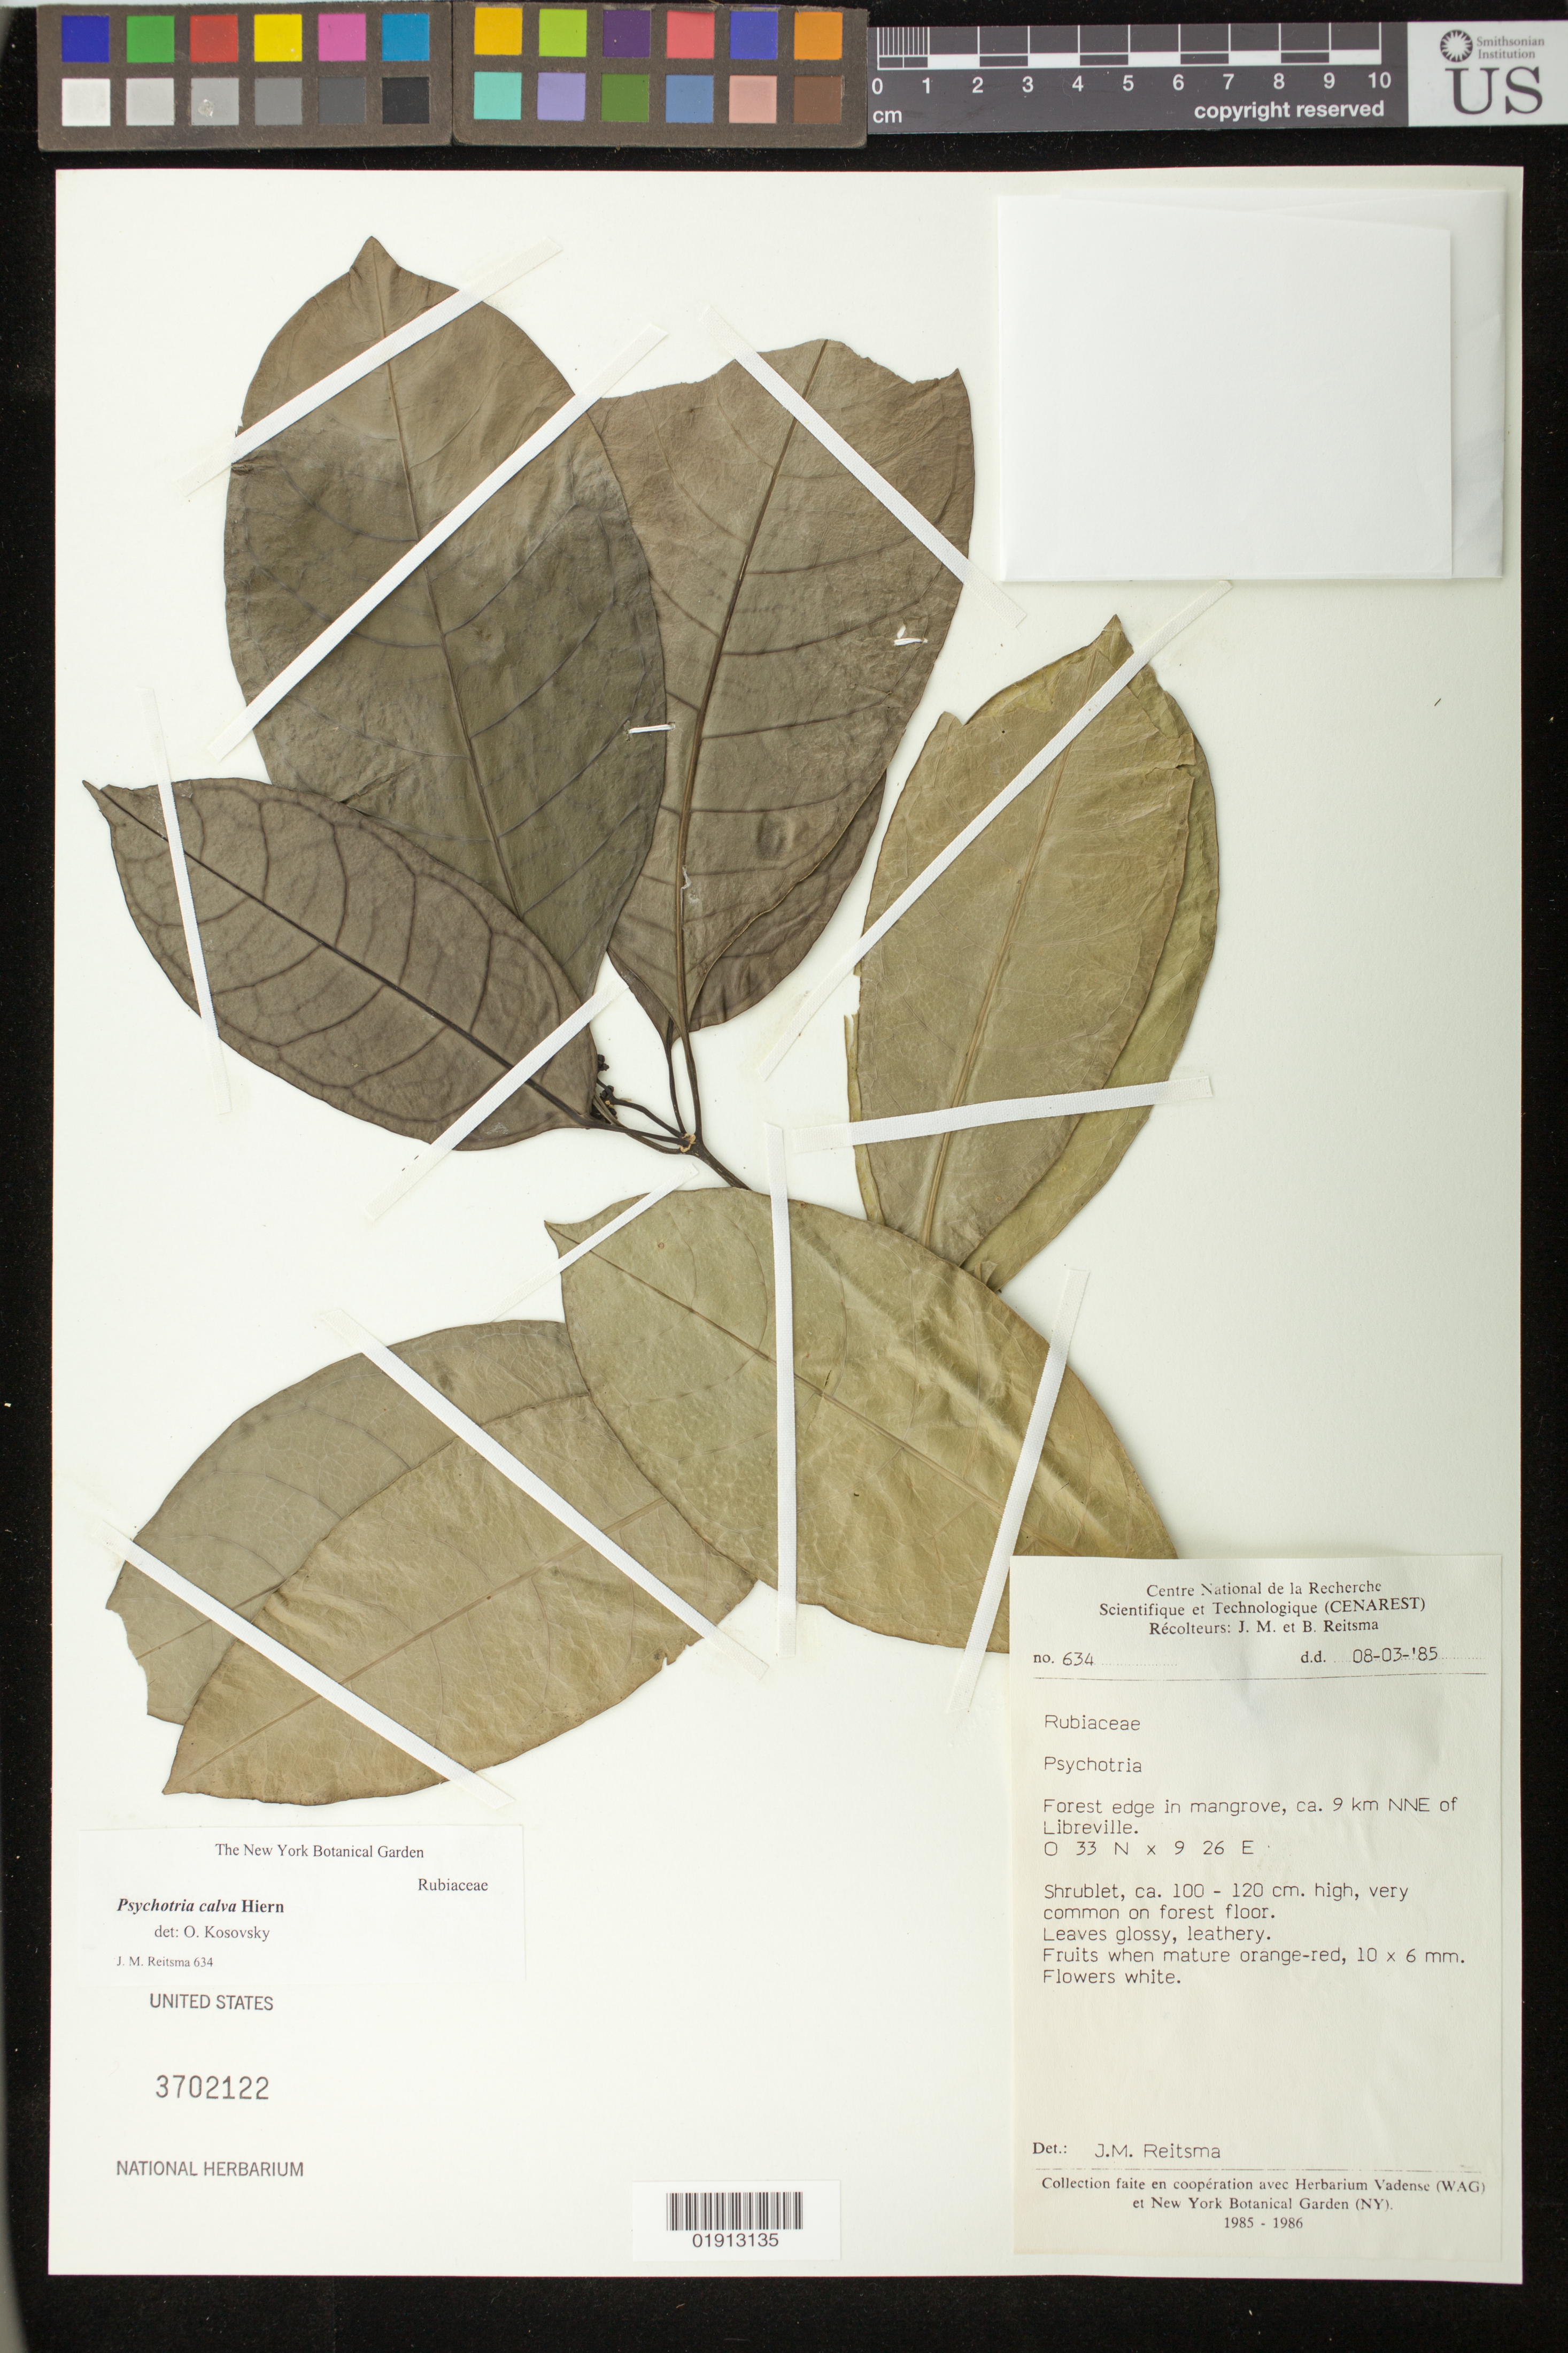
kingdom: Plantae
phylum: Tracheophyta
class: Magnoliopsida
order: Gentianales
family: Rubiaceae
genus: Psychotria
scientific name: Psychotria calva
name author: Hiern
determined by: Kosovsky, O.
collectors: J. Reitsma et al.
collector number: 634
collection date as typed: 08-03-85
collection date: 1985-03-08 or 1985-08-03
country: Gabon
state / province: Estuaire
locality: ca. 9 km NNE of Libreville.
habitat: Forest edge in mangrove.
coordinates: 0 33 N, 9 26 E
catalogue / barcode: US 3702122